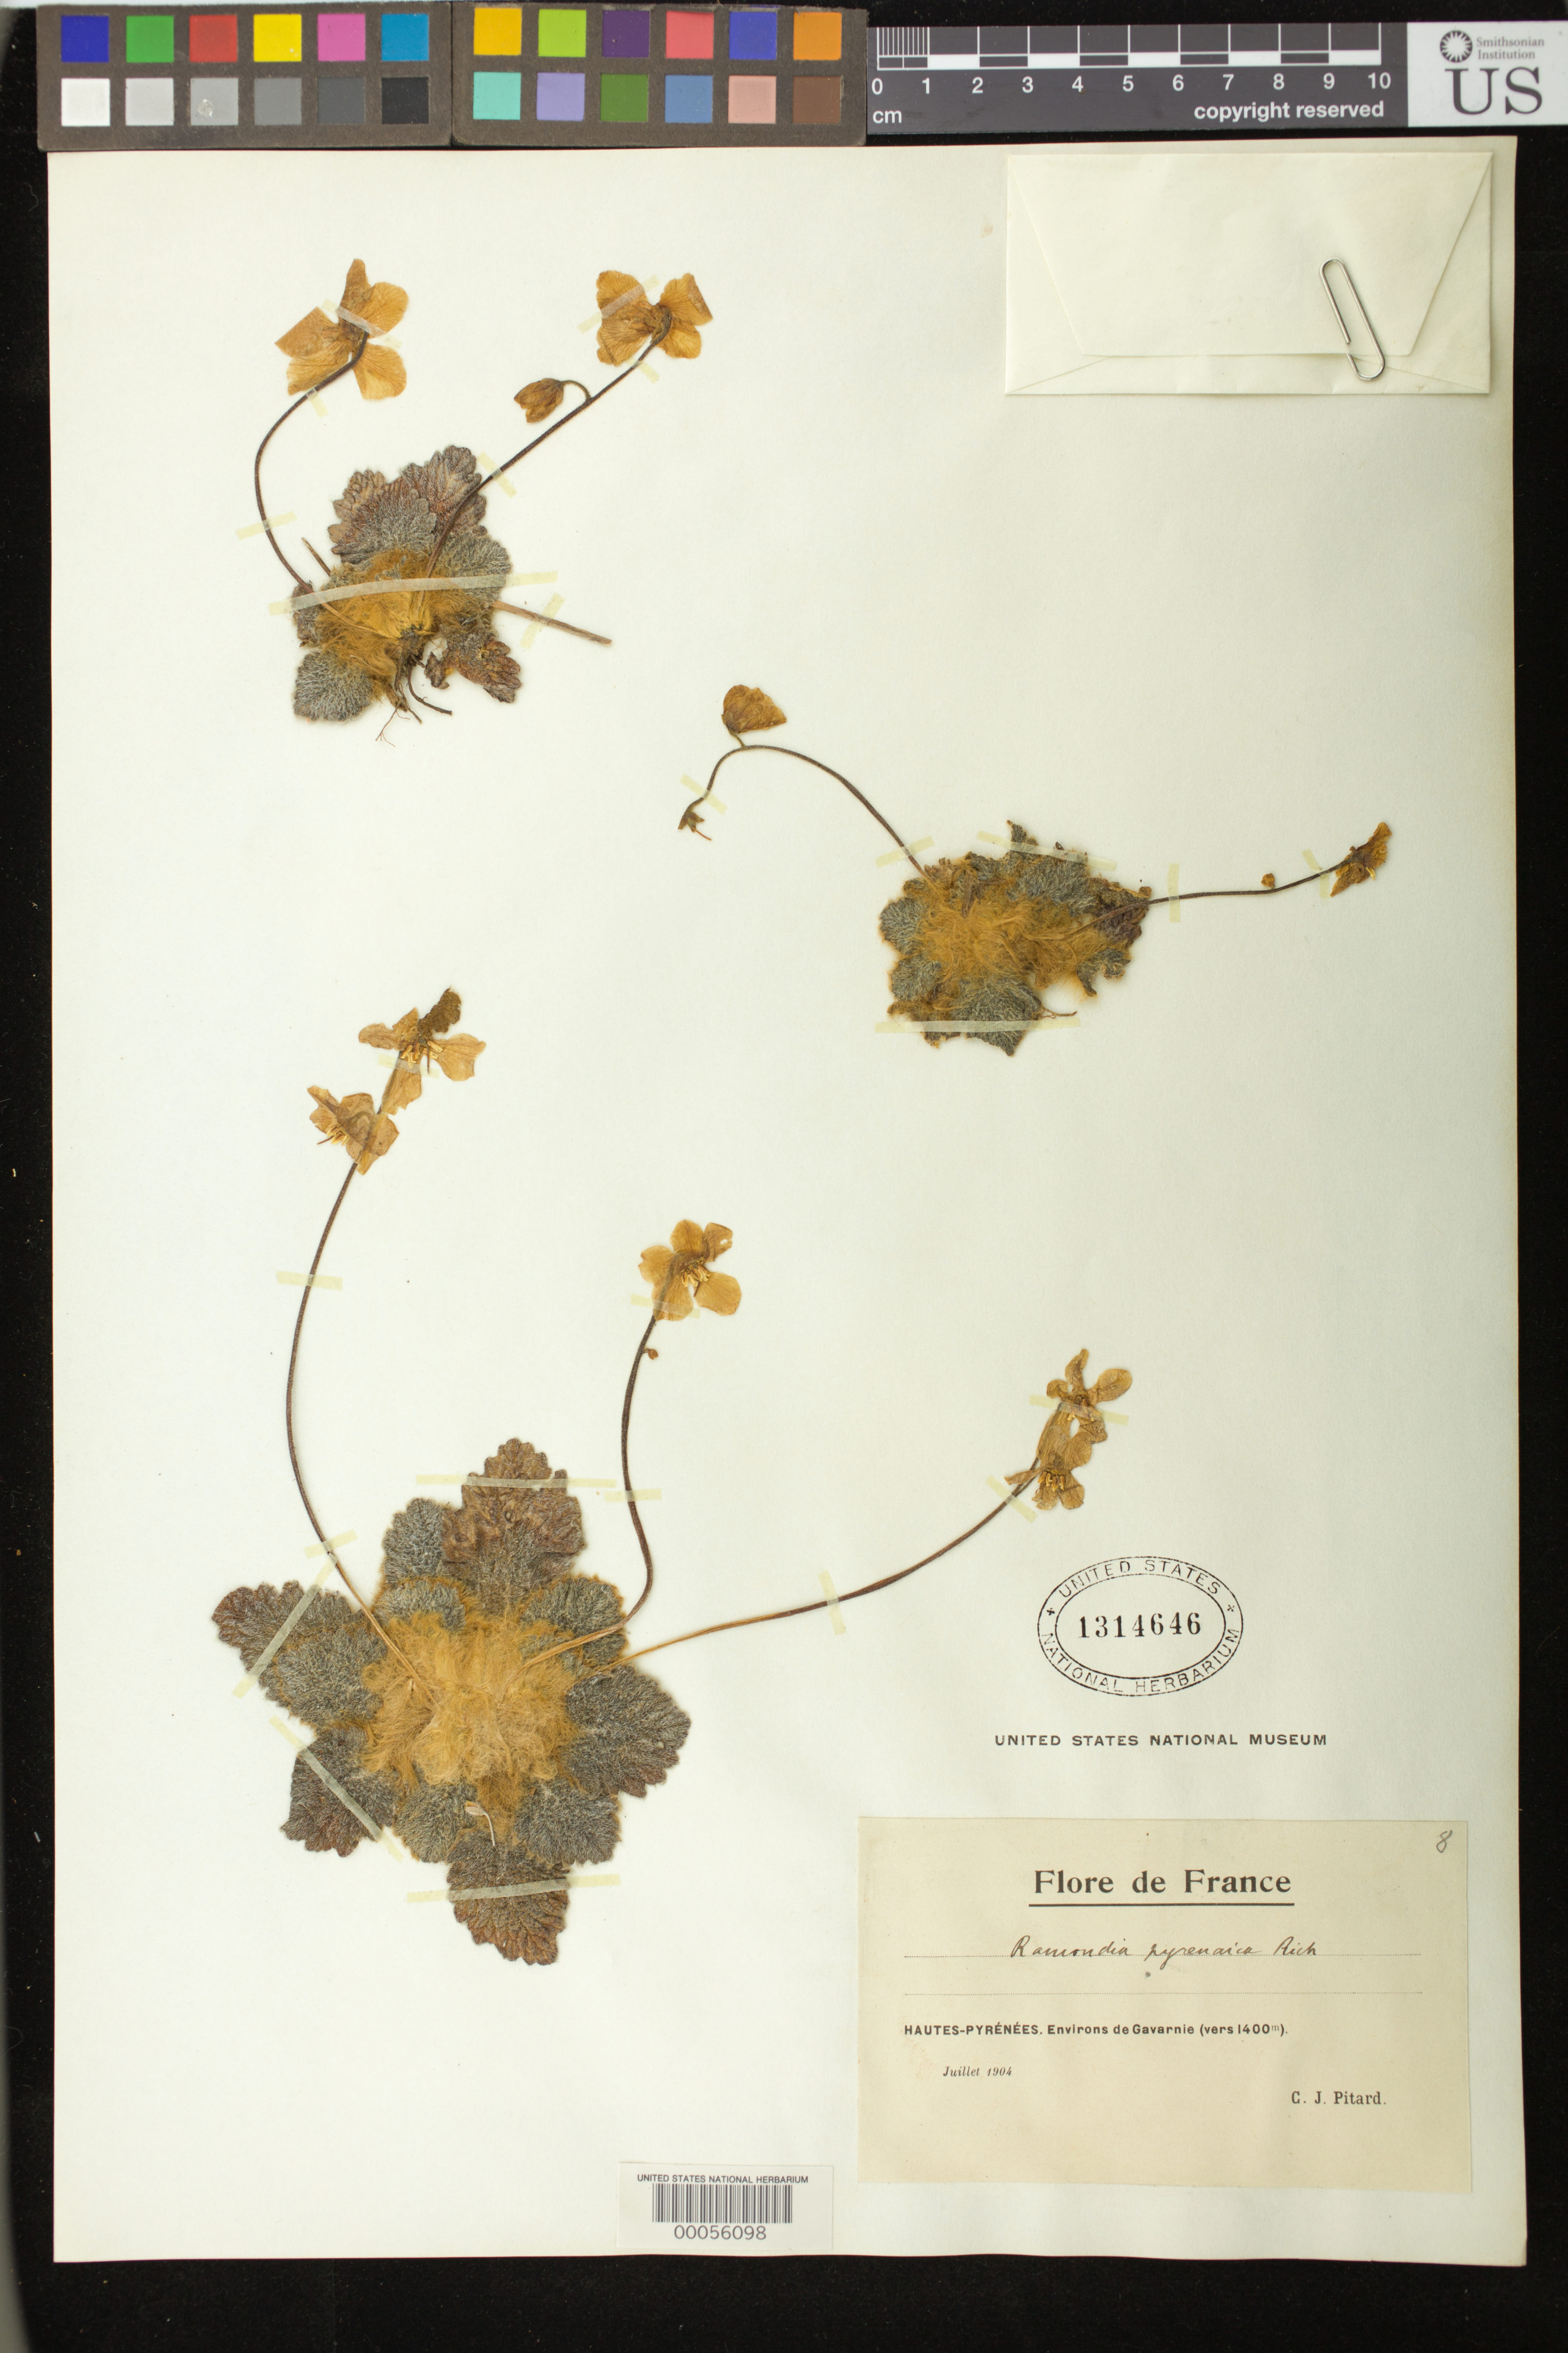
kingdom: Plantae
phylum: Tracheophyta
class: Magnoliopsida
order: Lamiales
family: Gesneriaceae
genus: Ramonda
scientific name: Ramonda pyrenaica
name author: Rich. ex Pers.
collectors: C. Pitard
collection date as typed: Jul 1904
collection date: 1904-07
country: France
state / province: Occitanie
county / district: Hautes-Pyrénées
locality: Hautes-Pyrenees, vicinity of gavarnie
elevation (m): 1400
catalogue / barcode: US 1314646